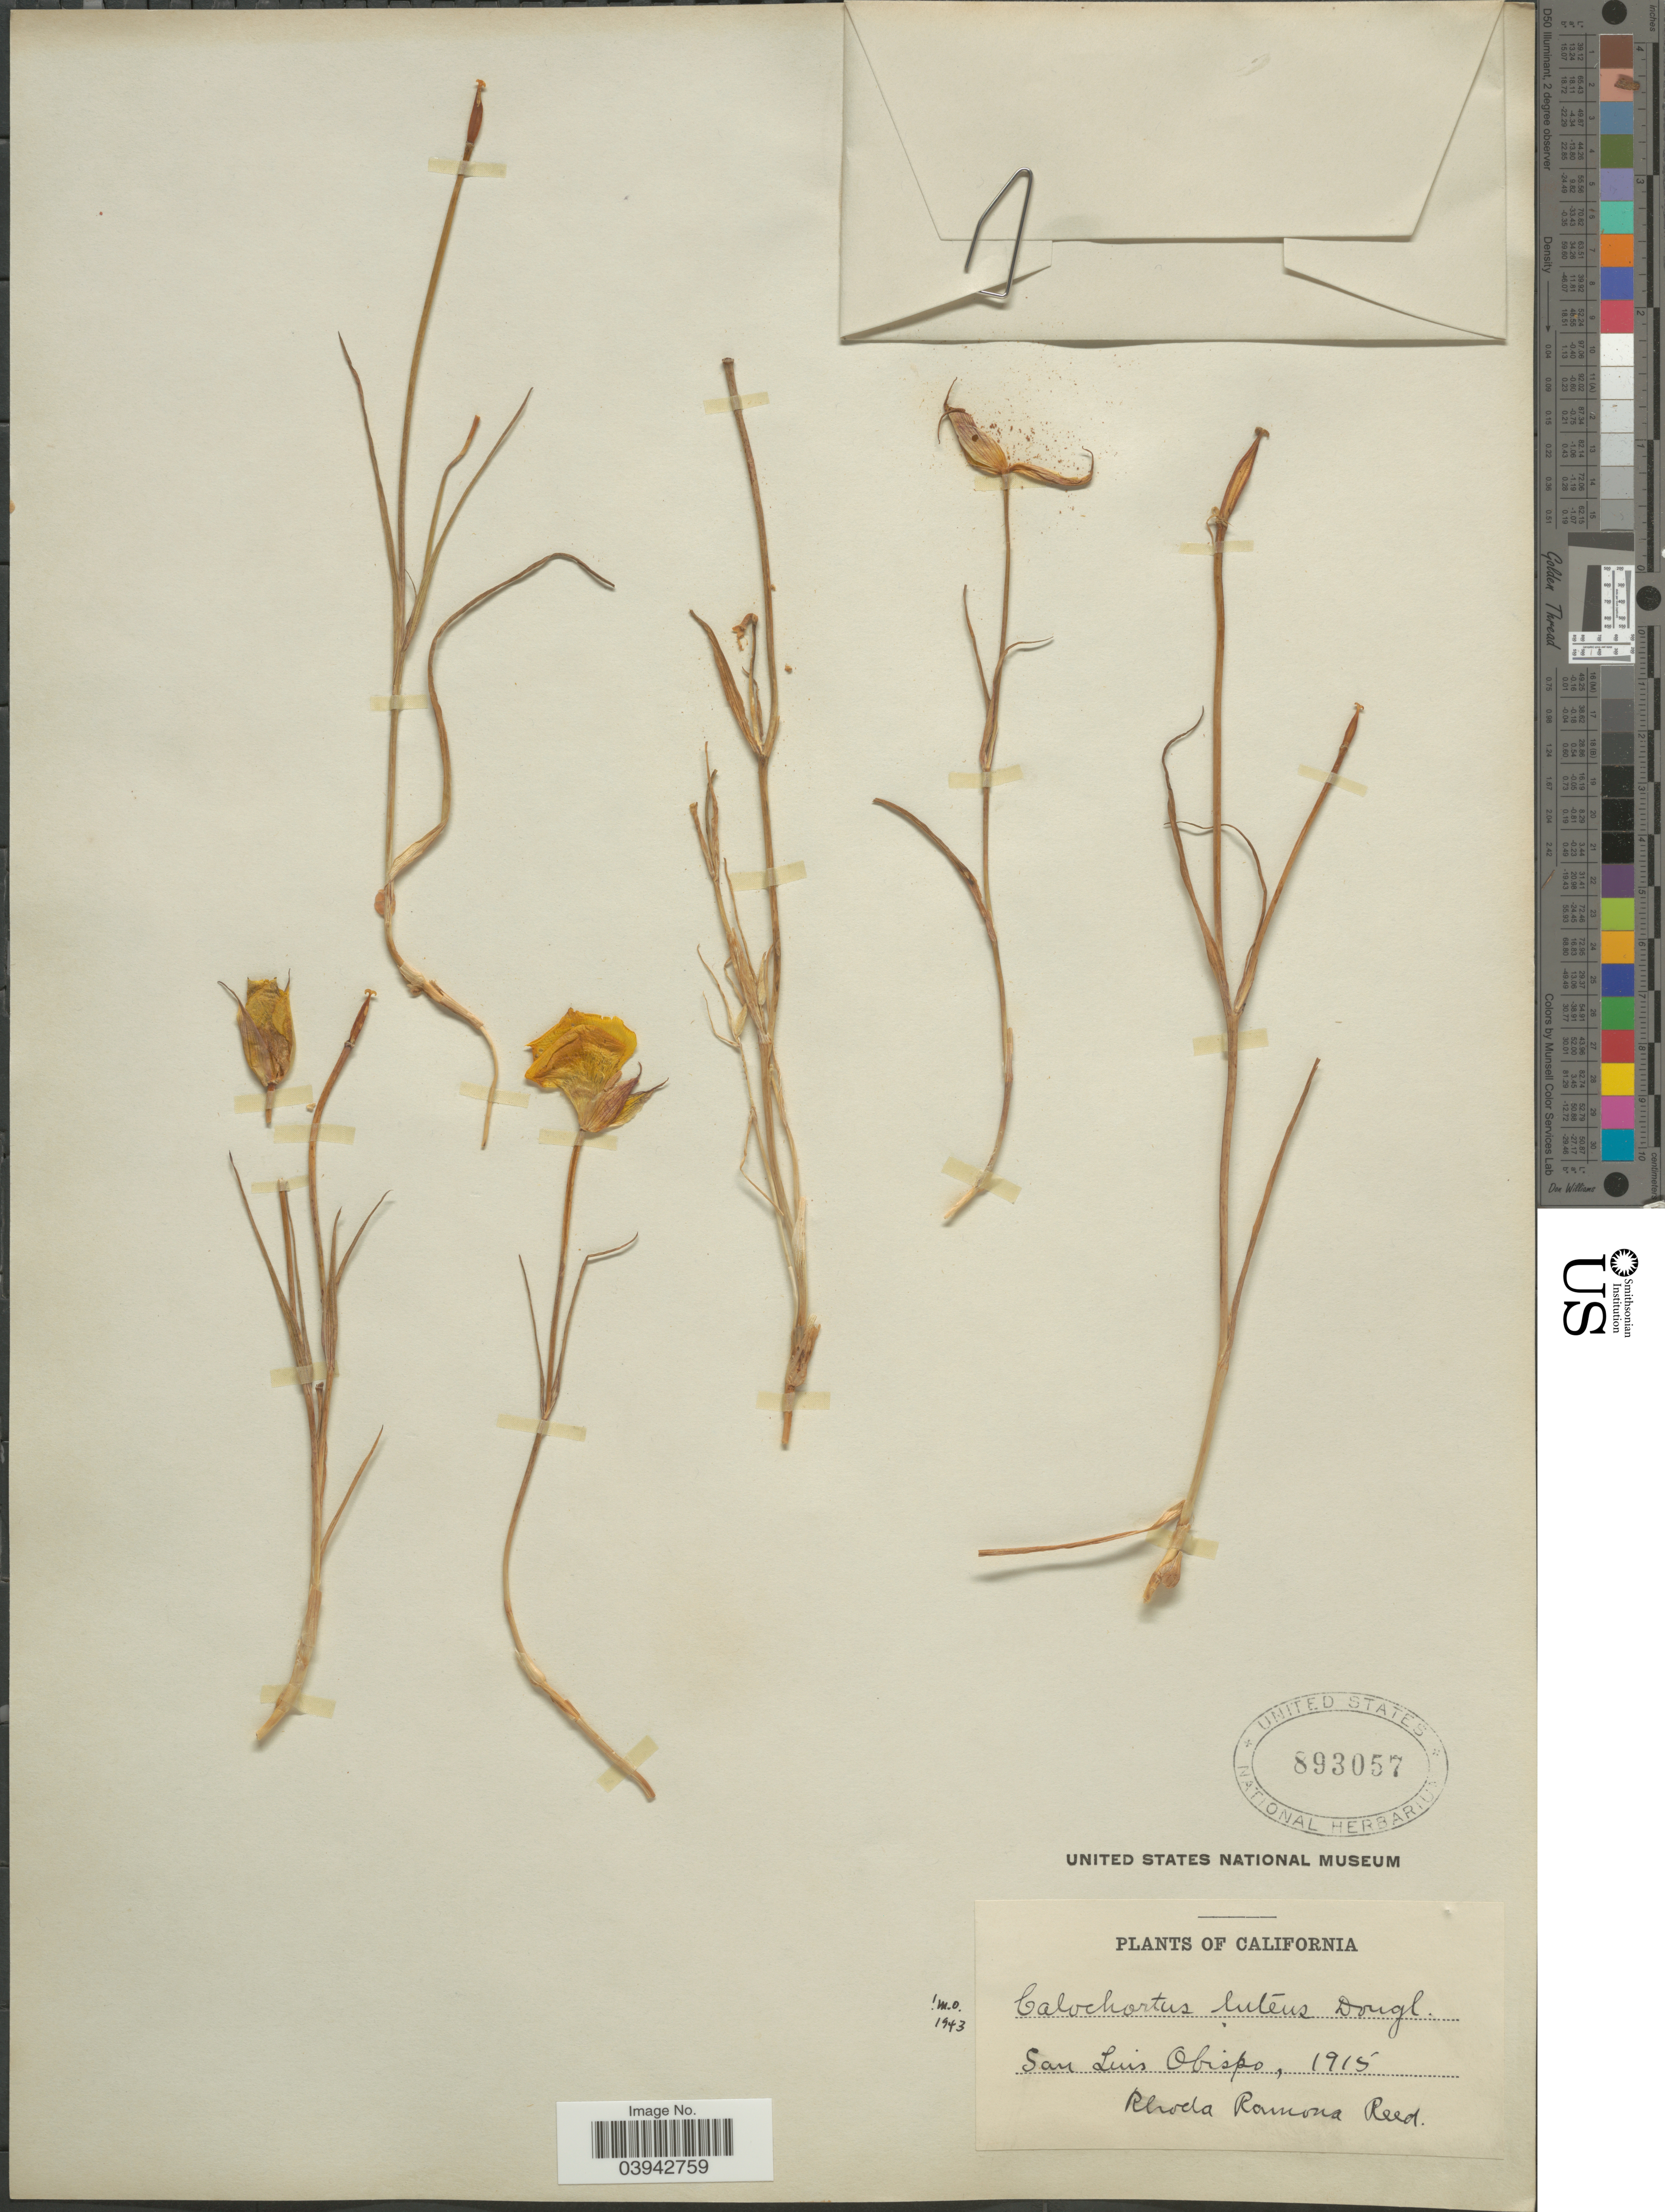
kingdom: Plantae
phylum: Tracheophyta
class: Liliopsida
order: Liliales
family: Liliaceae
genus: Calochortus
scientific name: Calochortus luteus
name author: Douglas ex Lindl.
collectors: R. Reed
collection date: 1915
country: United States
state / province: California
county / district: San Luis Obispo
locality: San Luis Obispo.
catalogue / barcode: US 893057